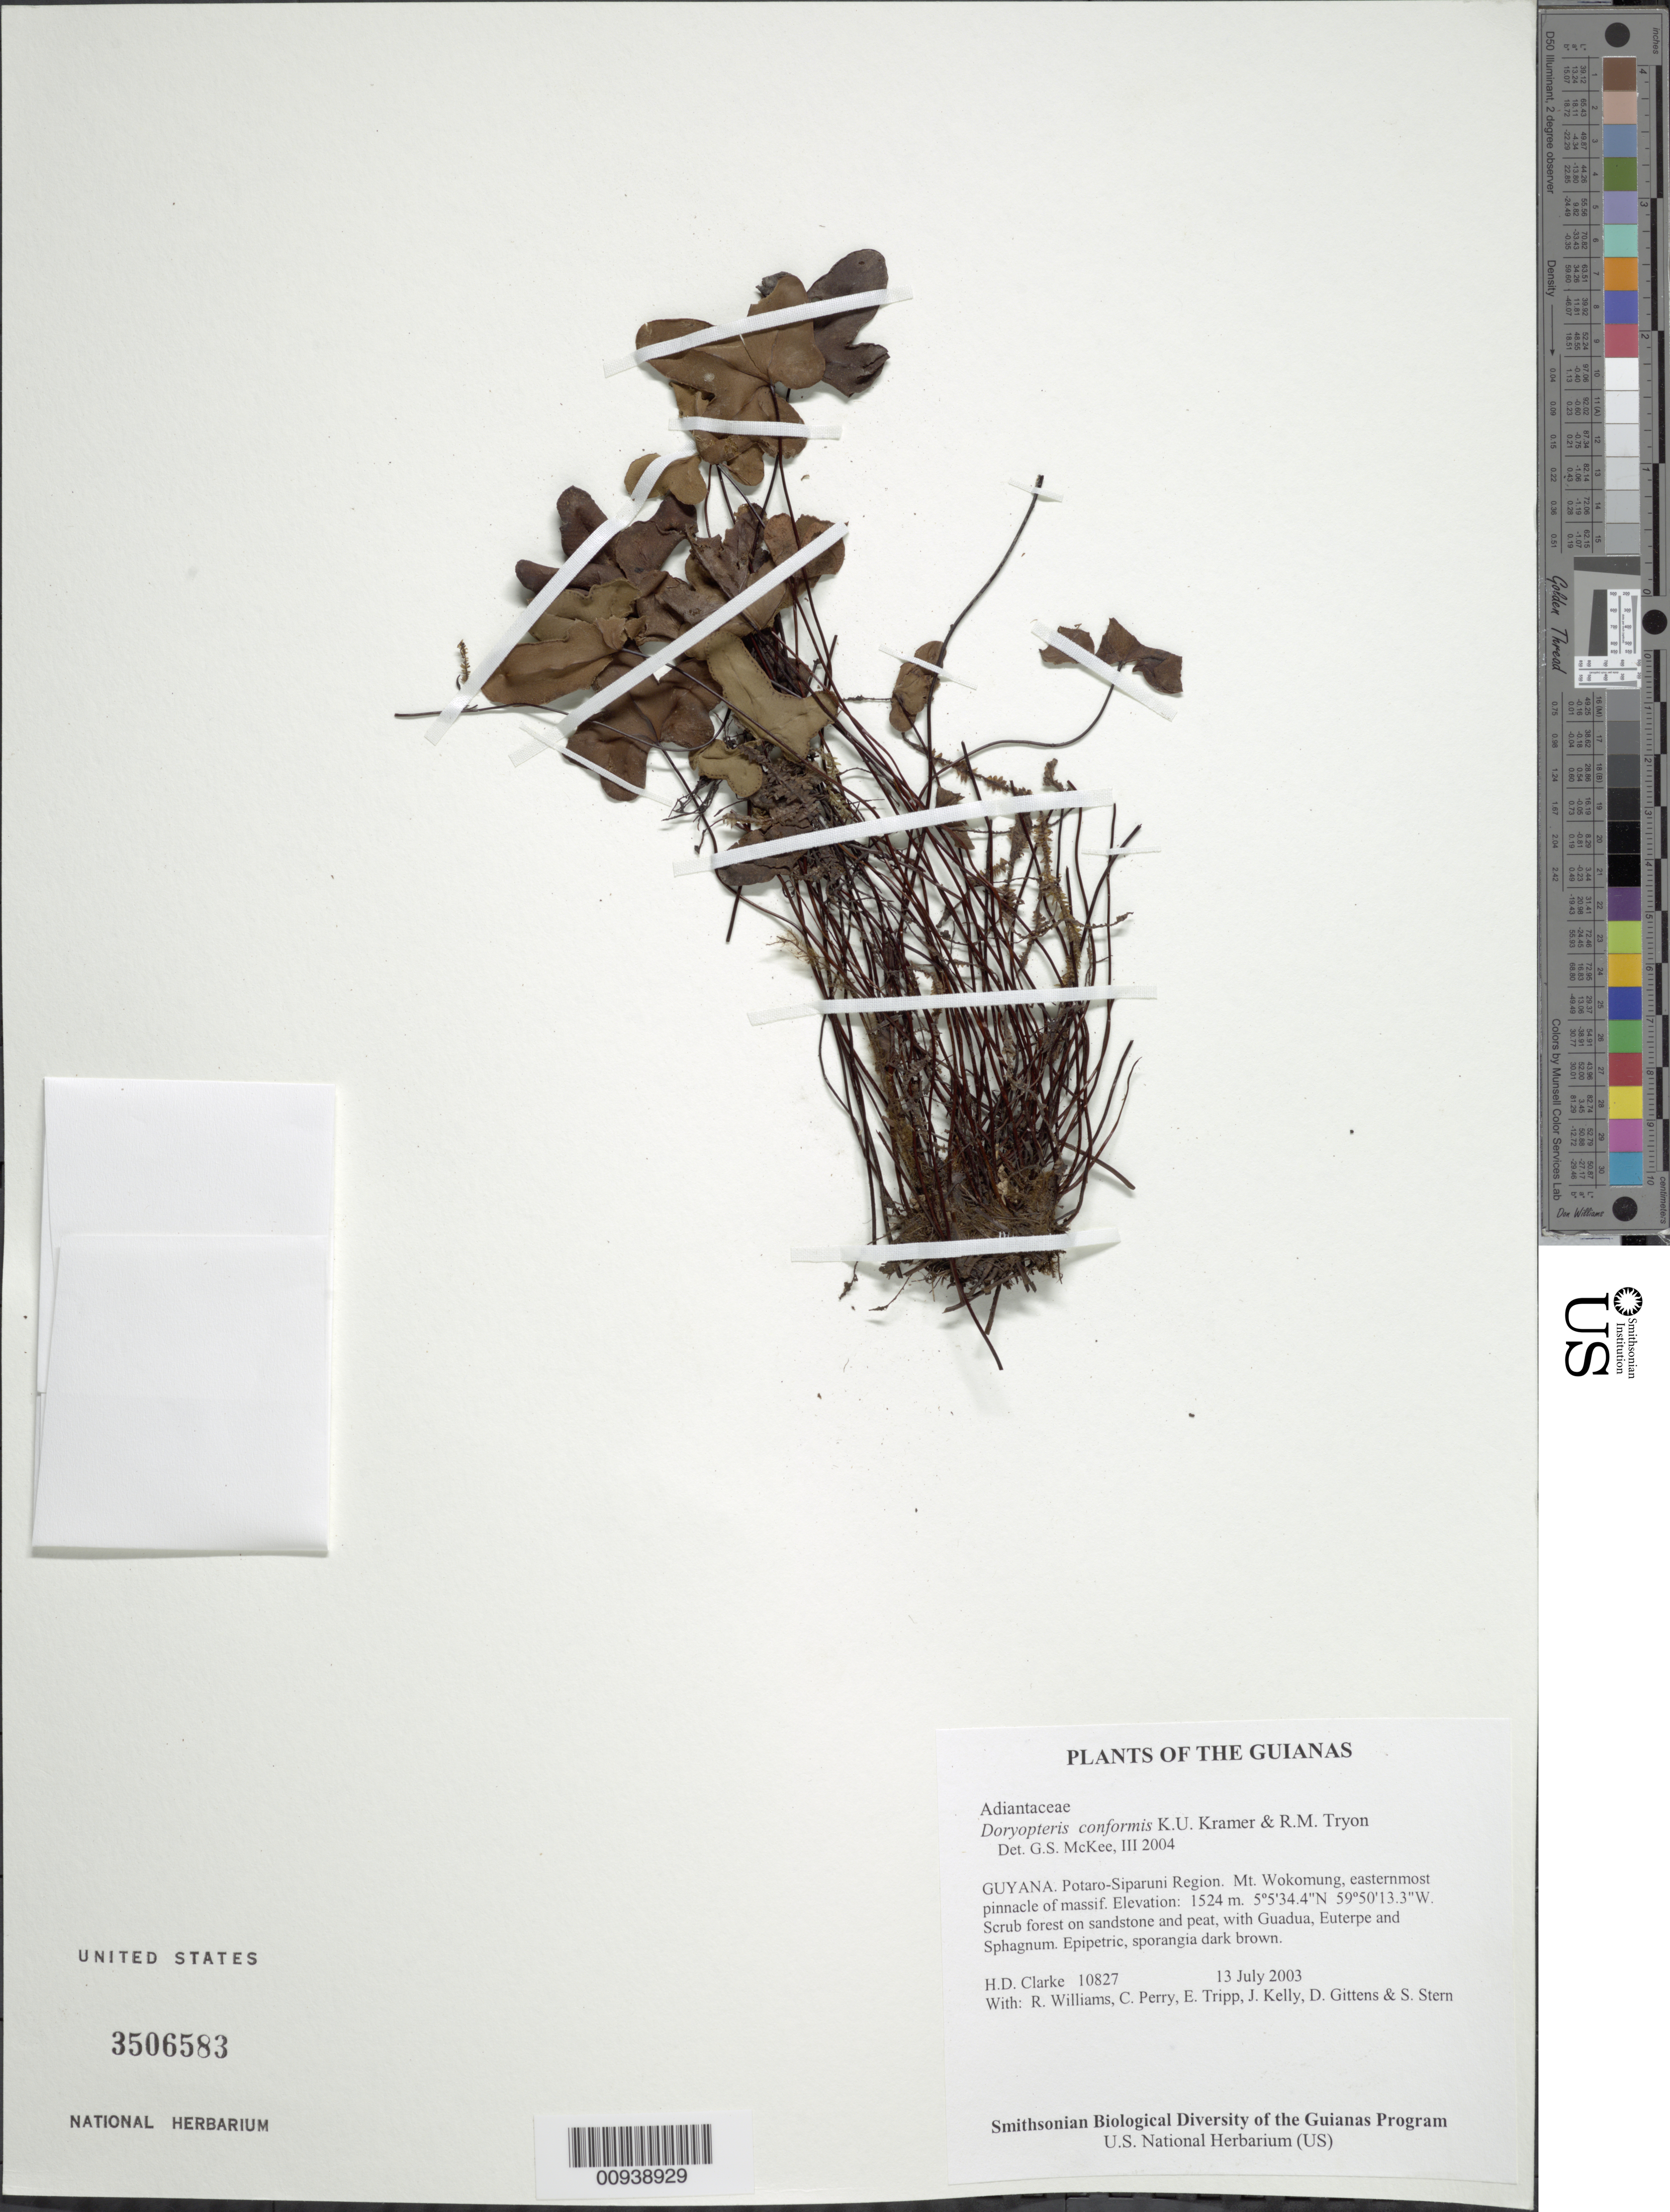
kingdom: Plantae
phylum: Tracheophyta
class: Polypodiopsida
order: Polypodiales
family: Pteridaceae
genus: Doryopteris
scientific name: Doryopteris conformis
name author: K.U. Kramer & R.M. Tryon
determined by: McKee, G. S., (US), NMNH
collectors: H. D. Clarke, R. Williams, C. Perry, E. Tripp, J. Kelly, D. Gittens & S. R. Stern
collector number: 10827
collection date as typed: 13 July 2003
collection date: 2003-07-13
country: Guyana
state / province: Potaro-Siparuni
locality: Mt. Wokomung, easternmost pinnacle of massif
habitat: Scrub forest on sandstone and peat, with Guadua, Euterpe and Sphagnum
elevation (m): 1524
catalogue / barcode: US 3506583